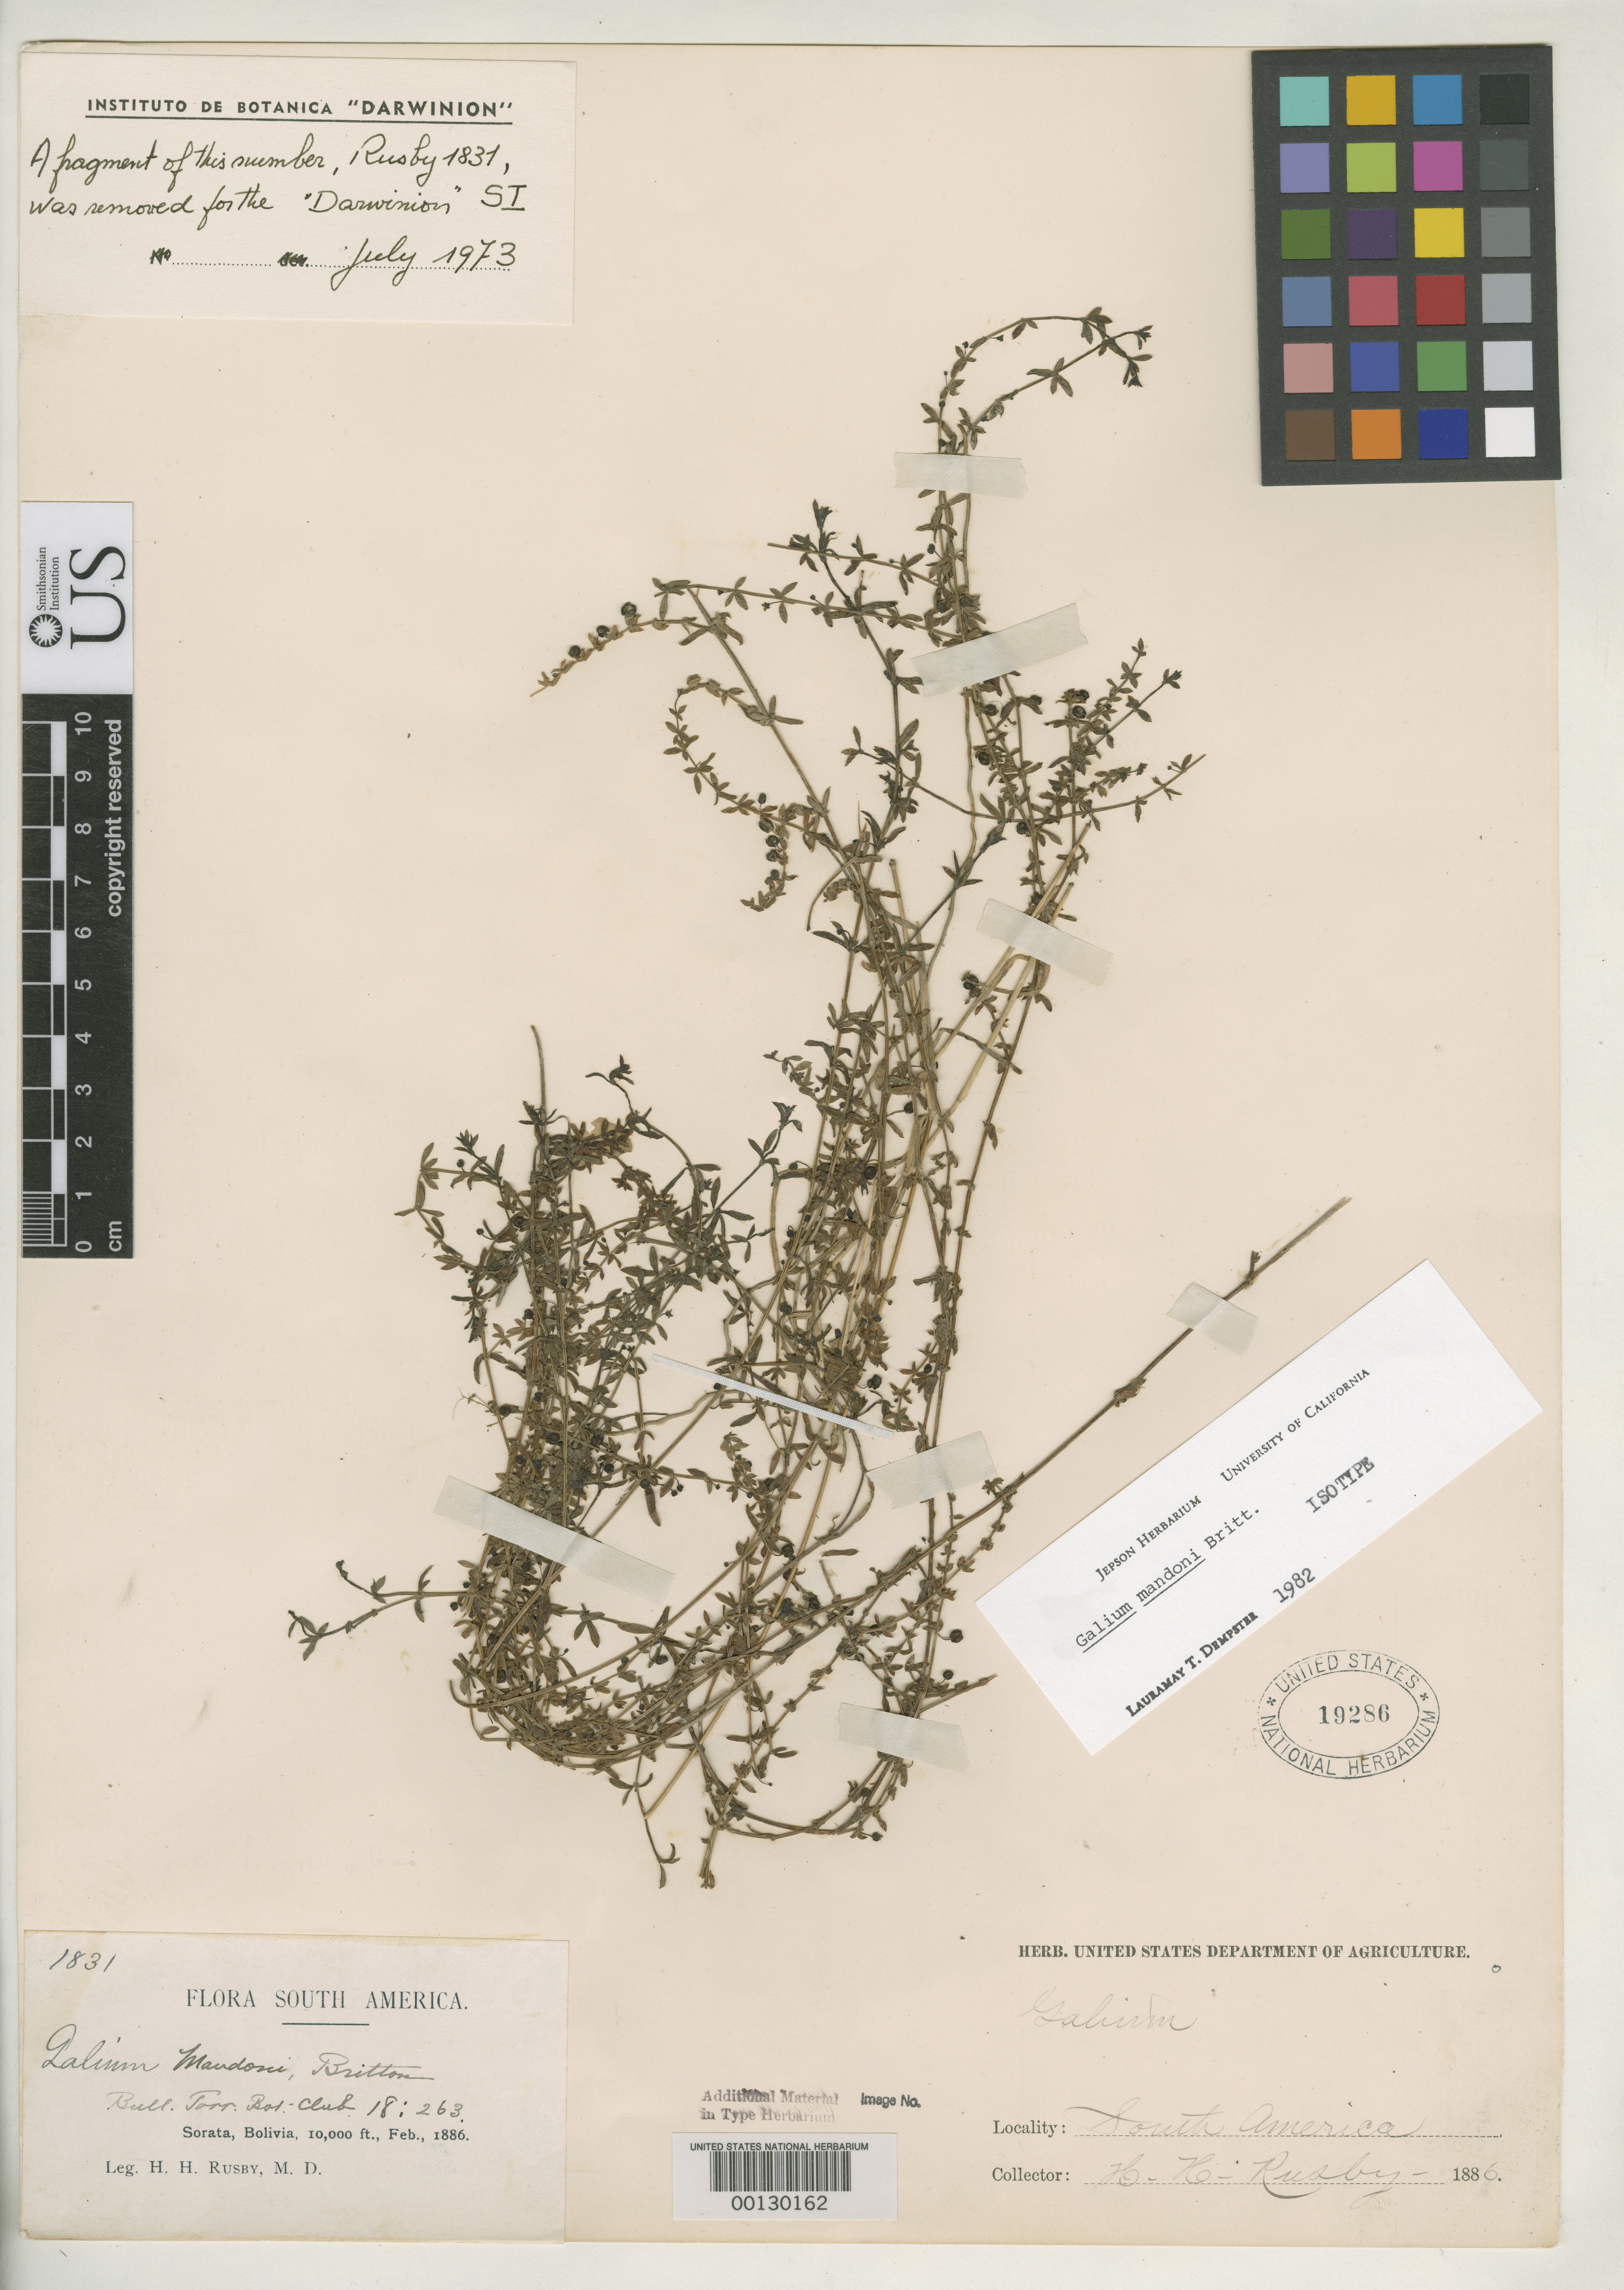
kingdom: Plantae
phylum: Tracheophyta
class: Magnoliopsida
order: Gentianales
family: Rubiaceae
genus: Galium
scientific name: Galium mandonii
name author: Britton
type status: Isosyntype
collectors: H. H. Rusby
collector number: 1831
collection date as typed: Feb., 1886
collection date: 1886-02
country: Bolivia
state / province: La Páz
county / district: Larecaja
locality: Sorata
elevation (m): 3048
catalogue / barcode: US 19286